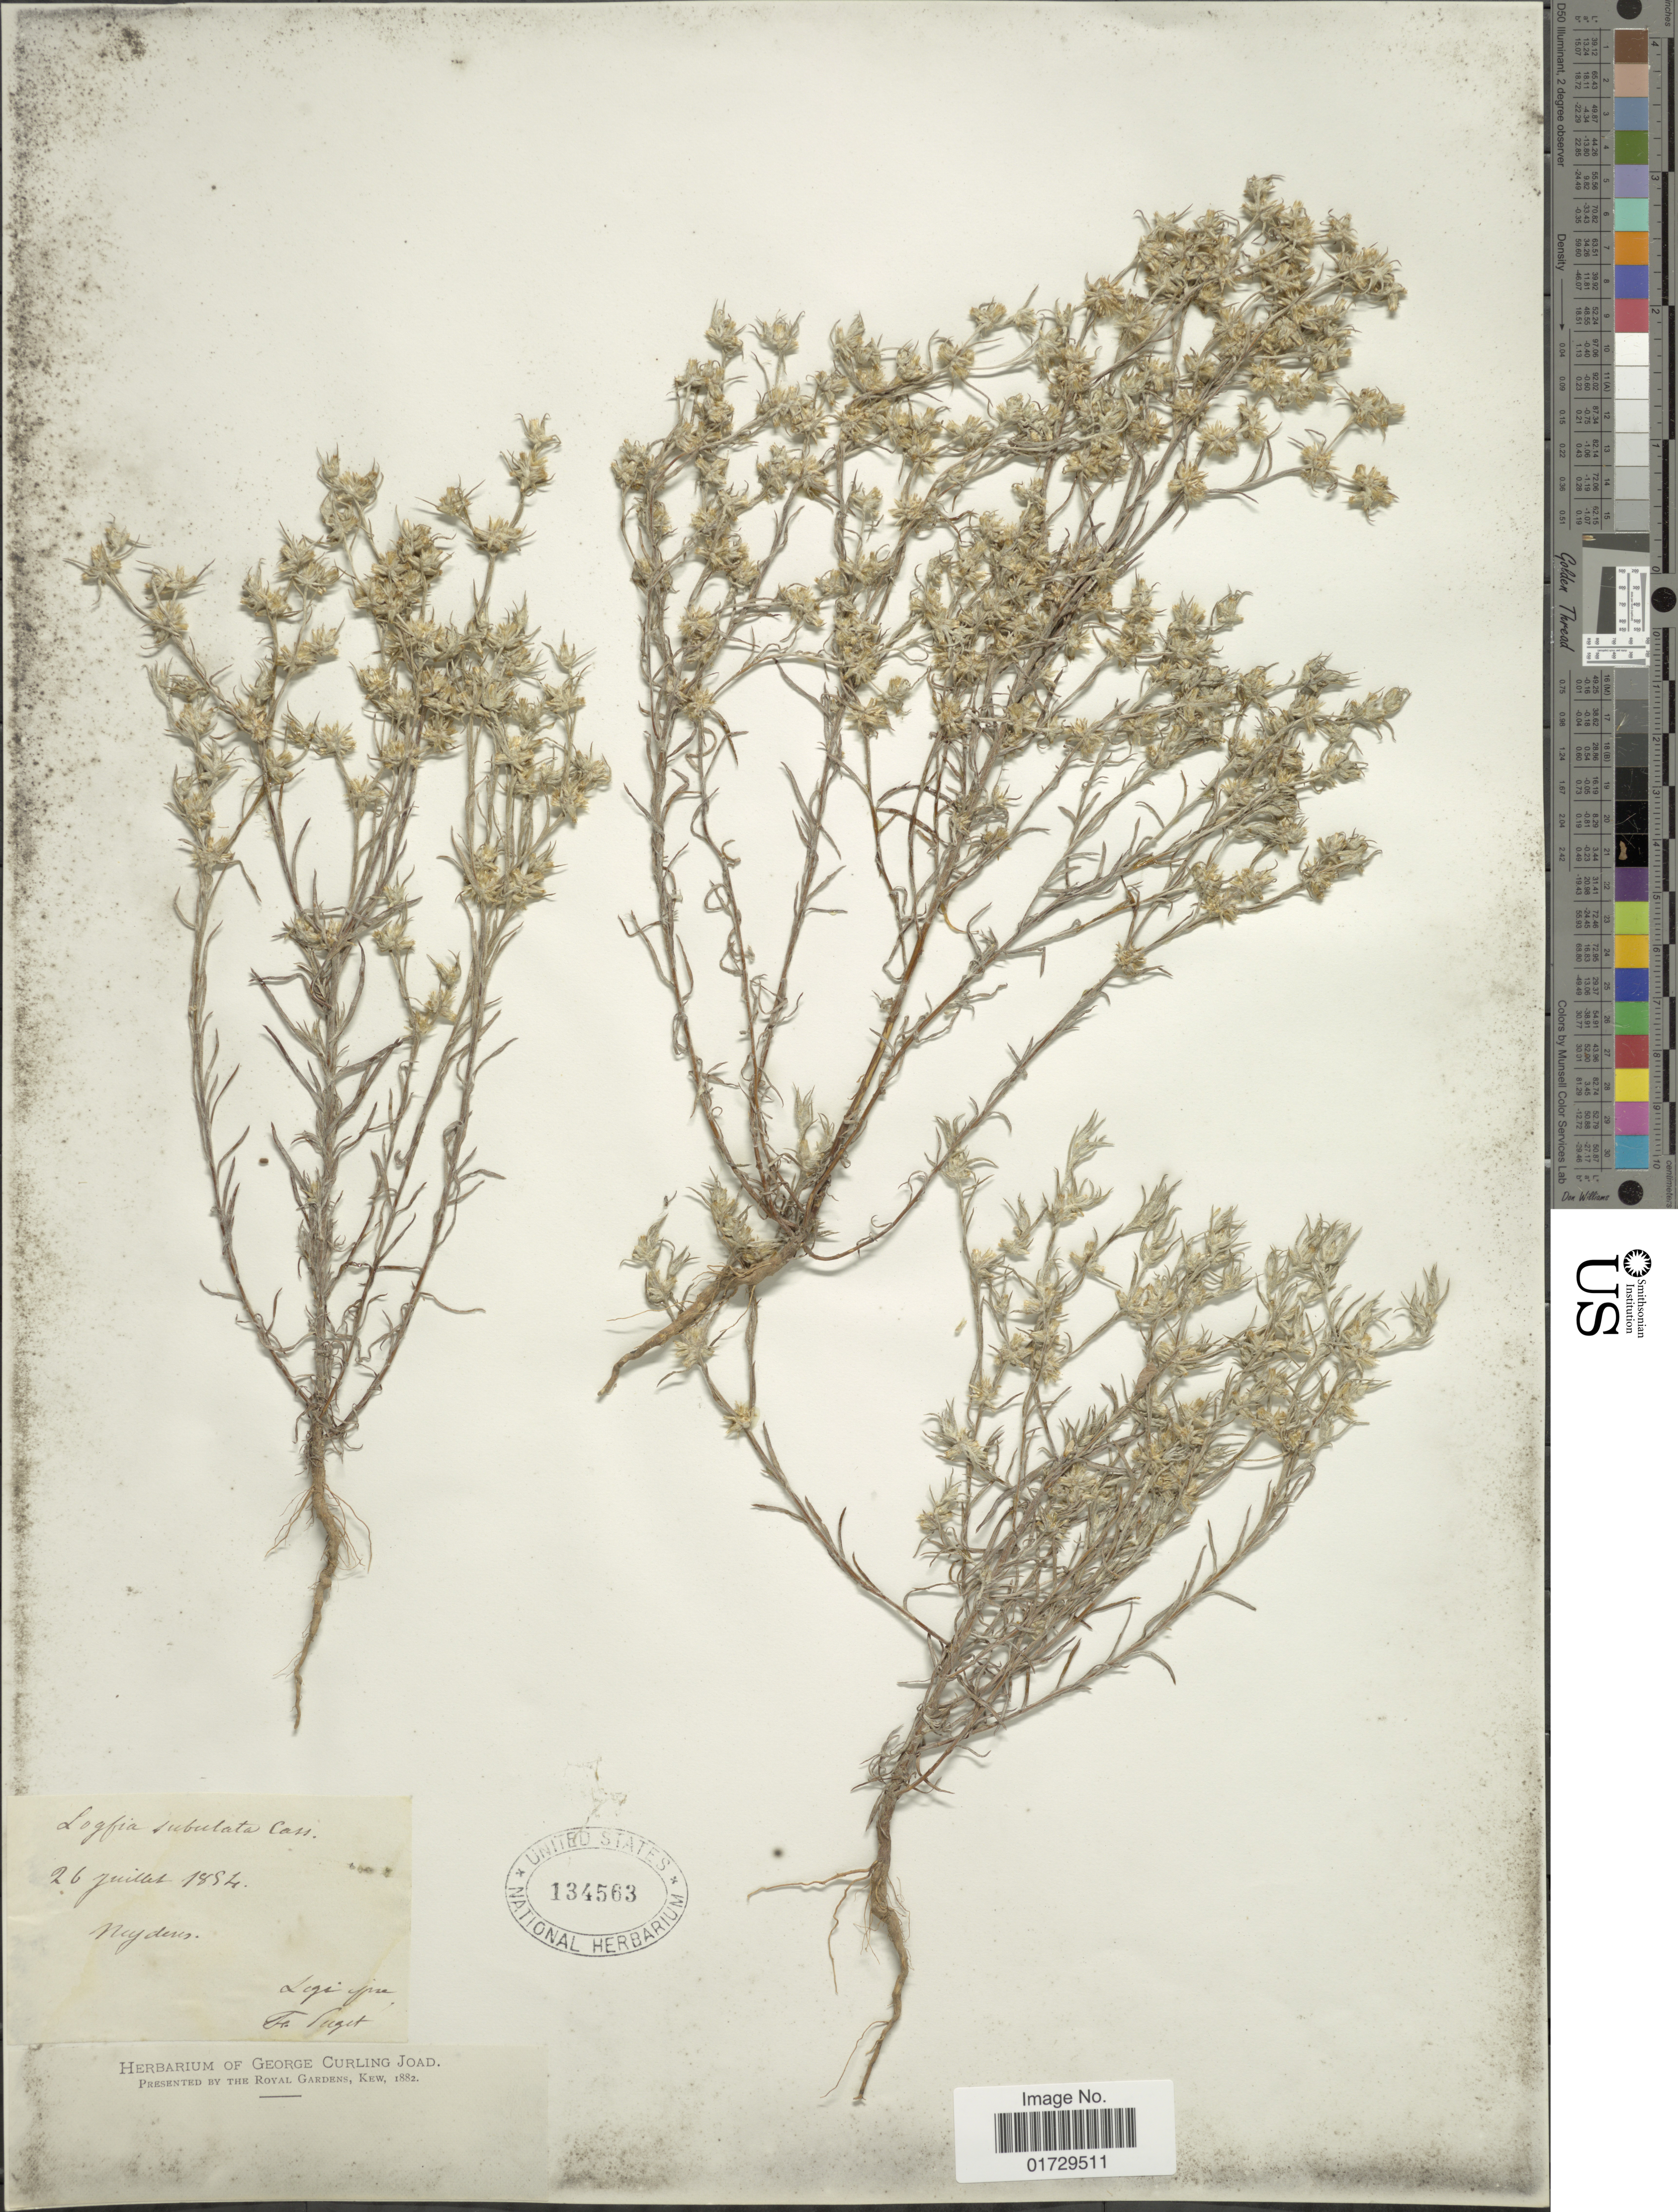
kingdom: Plantae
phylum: Tracheophyta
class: Magnoliopsida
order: Asterales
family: Asteraceae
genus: Logfia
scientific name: Logfia subulata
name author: Cass.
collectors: F. Puget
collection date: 1884-07-26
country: France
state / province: Auvergne-Rhône-Alpes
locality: Neyderes [interpreted]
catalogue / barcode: US 134563